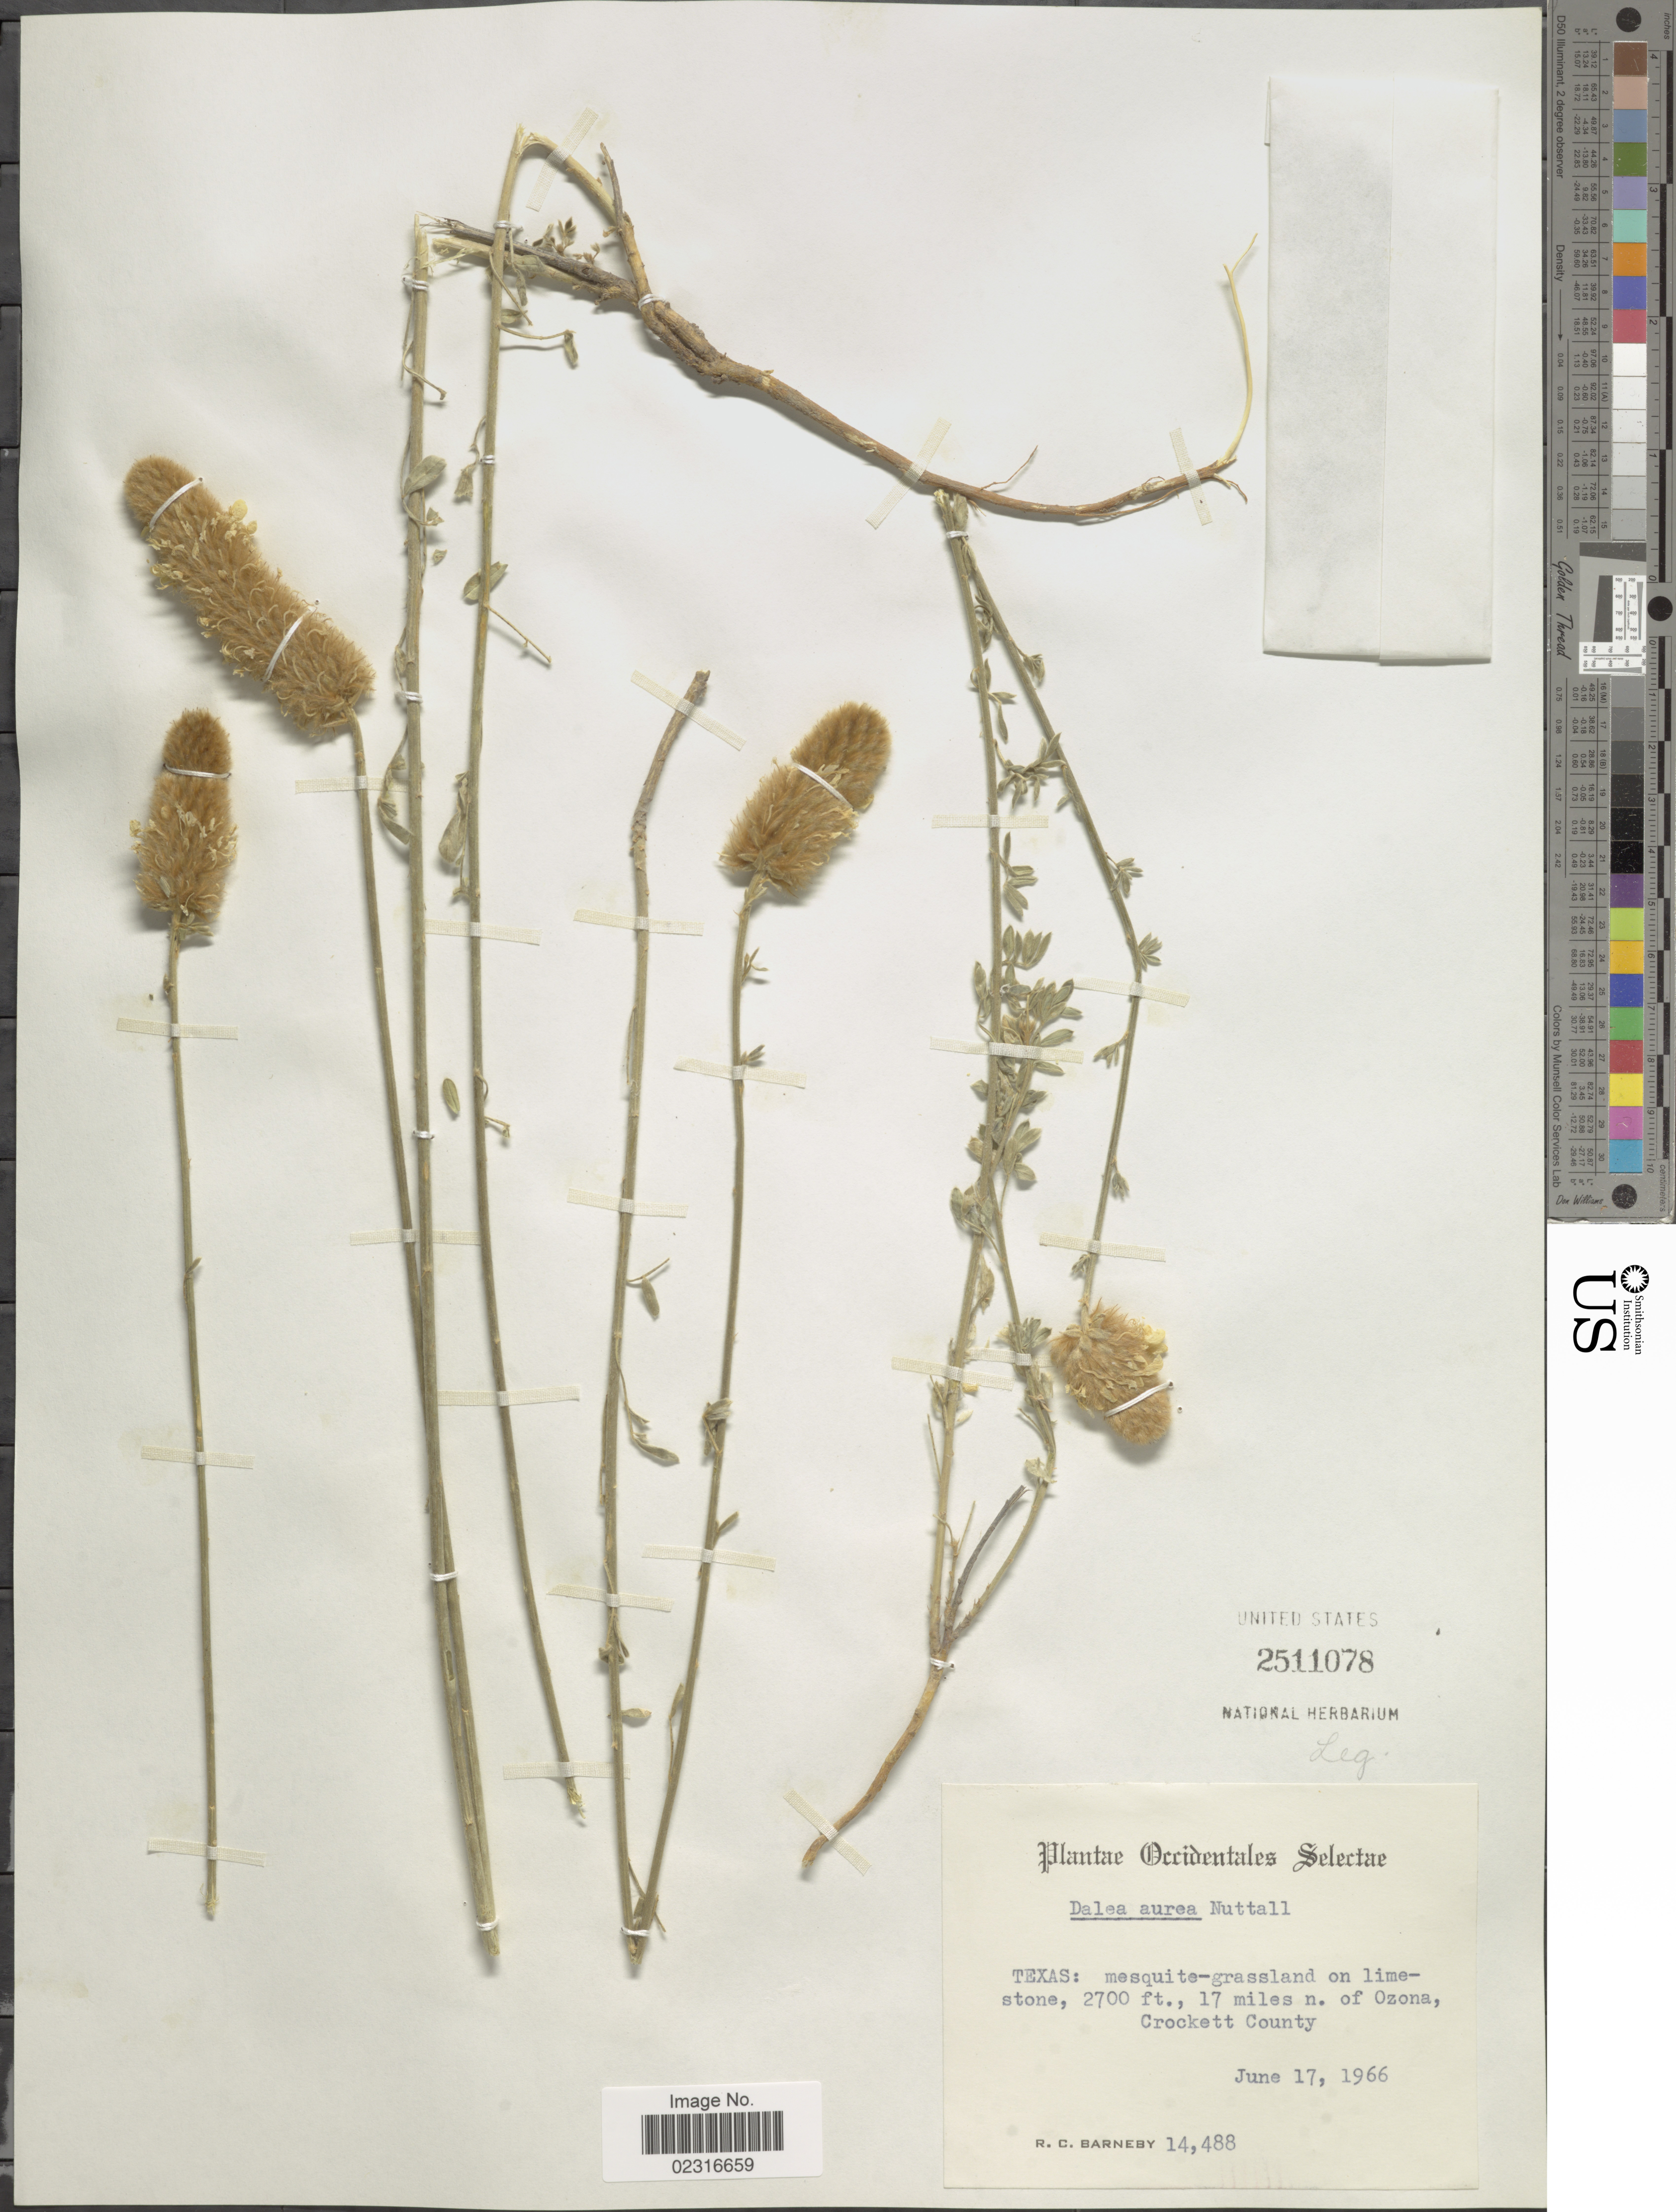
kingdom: Plantae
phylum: Tracheophyta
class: Magnoliopsida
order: Fabales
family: Fabaceae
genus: Dalea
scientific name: Dalea aurea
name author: Nutt. ex Pursh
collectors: R. C. Barneby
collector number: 14488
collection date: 1966-06-17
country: United States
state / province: Texas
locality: Occidentales Selectae. 17 miles n. of Ozona, Crockett County.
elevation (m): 823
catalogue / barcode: US 2511078